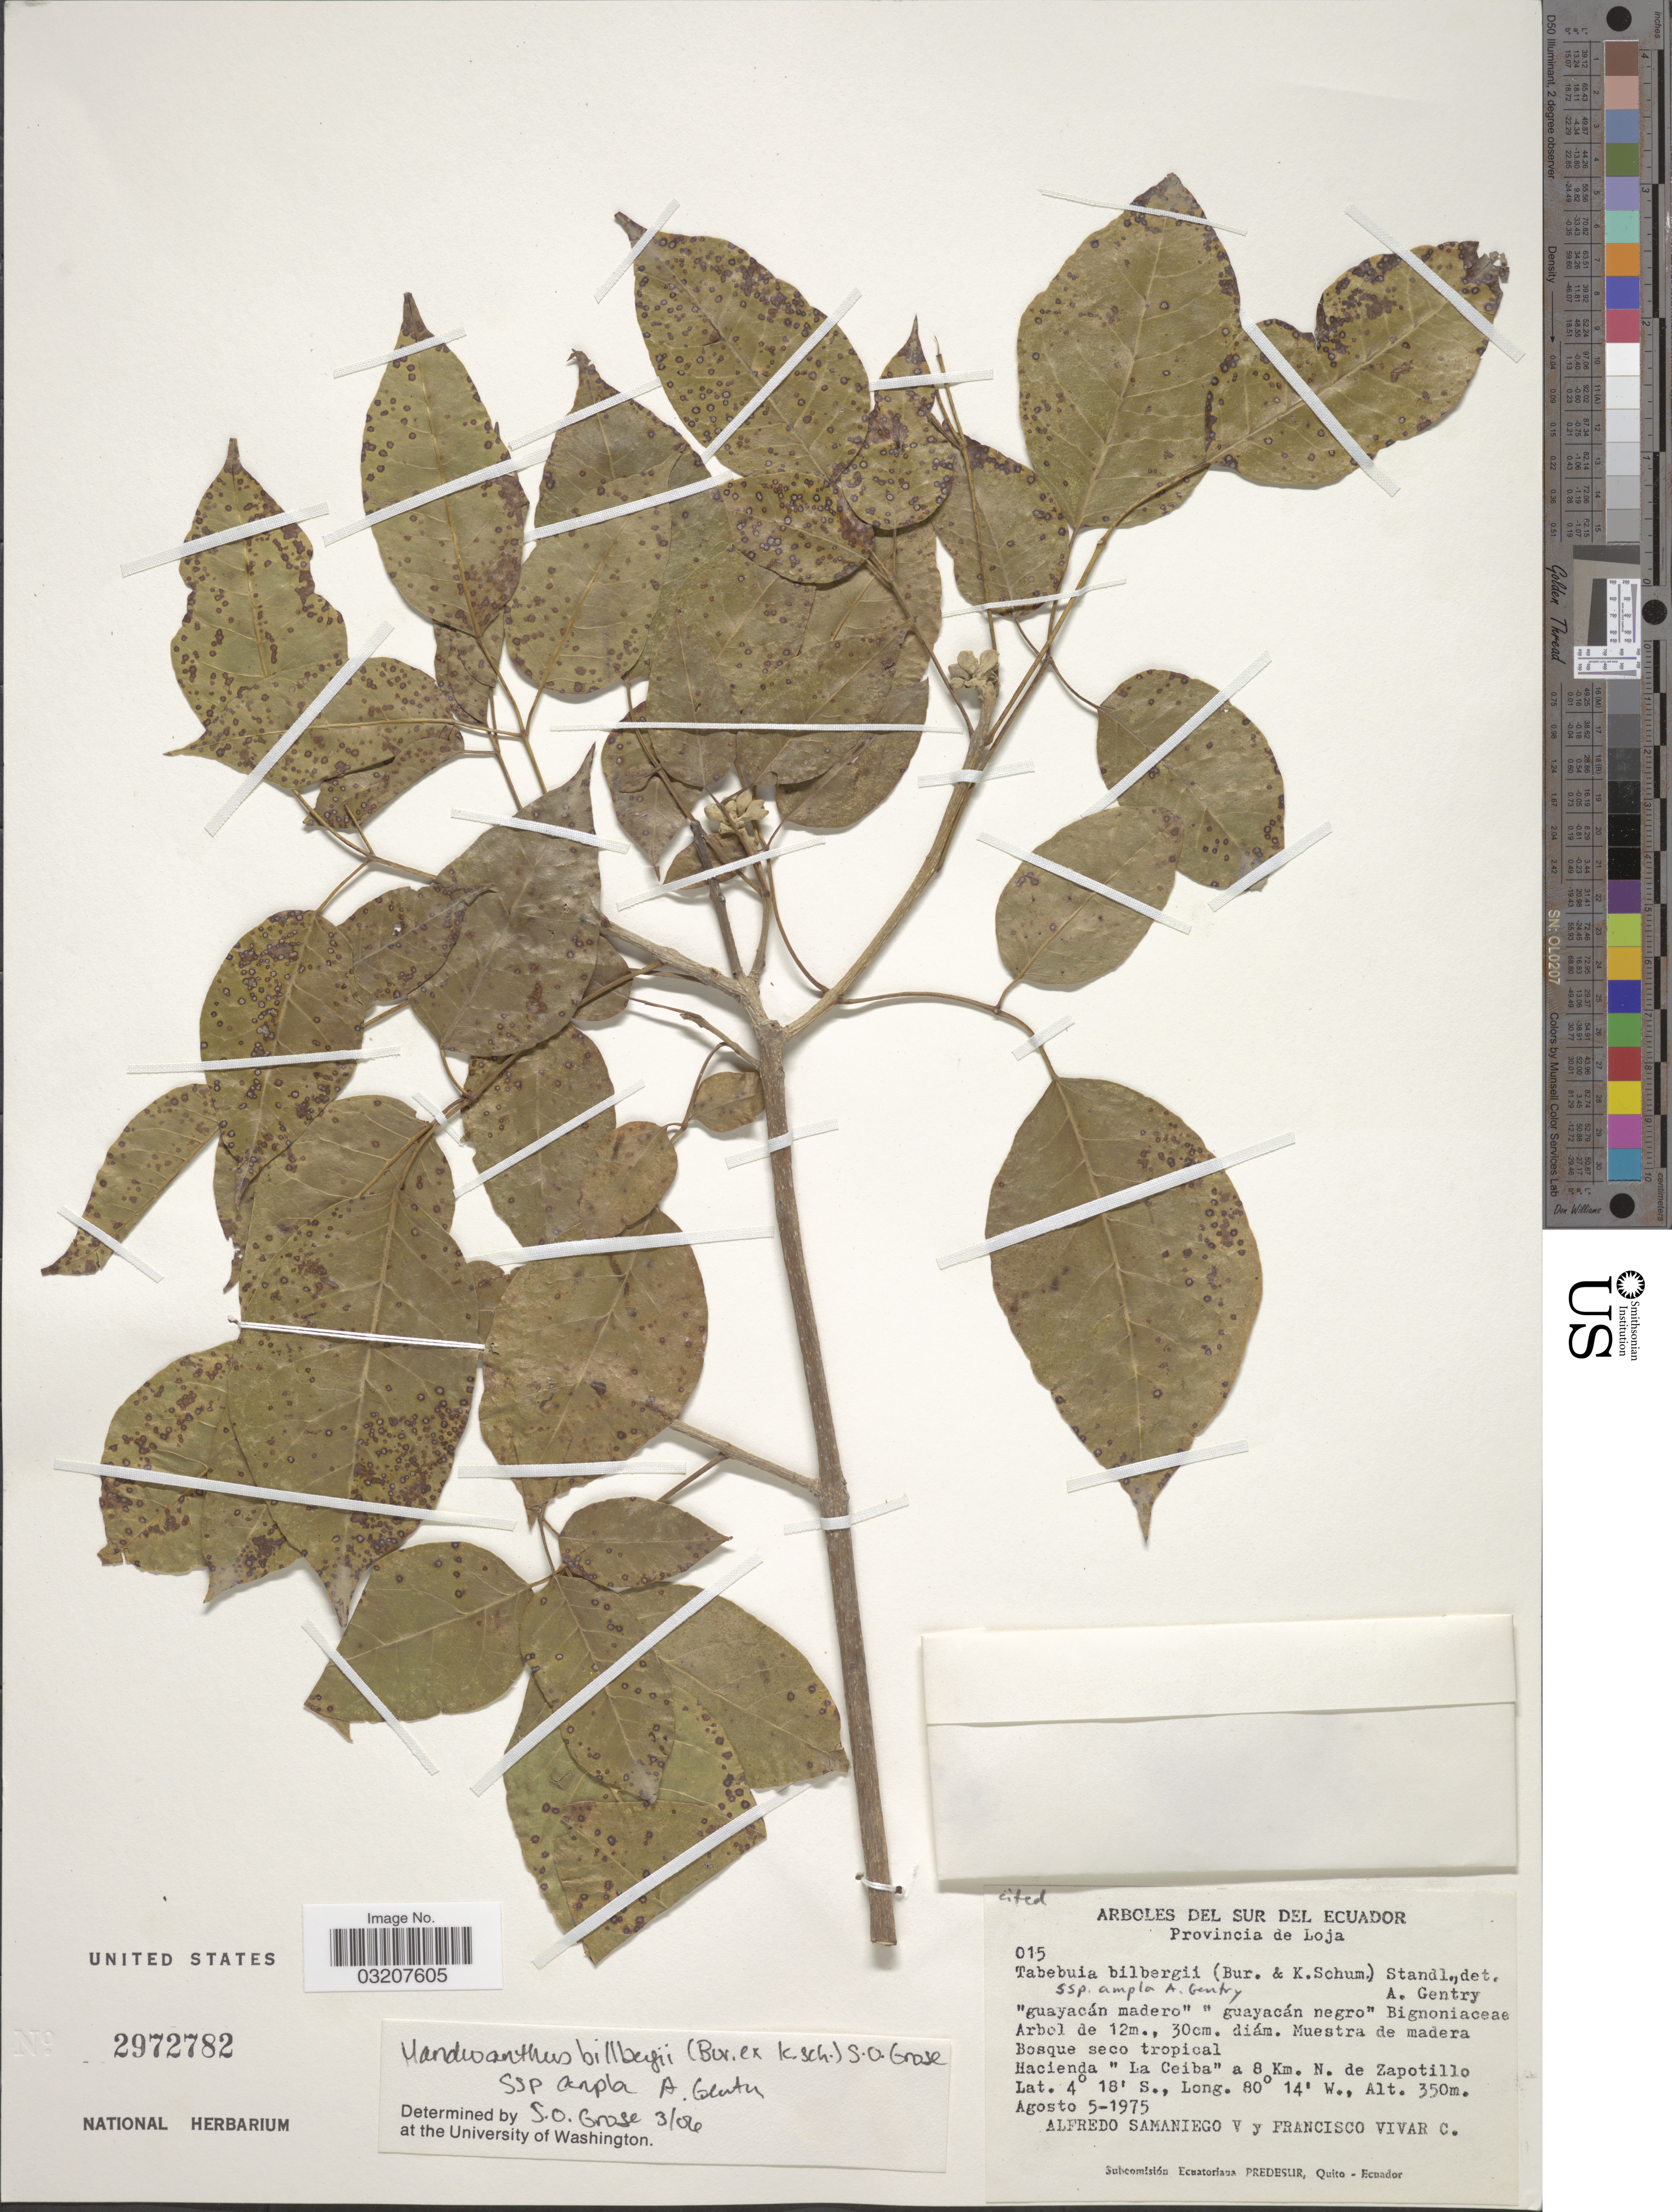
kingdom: Plantae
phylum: Tracheophyta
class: Magnoliopsida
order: Lamiales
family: Bignoniaceae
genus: Handroanthus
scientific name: Handroanthus billgergii subsp. amplus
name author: (A.H. Gentry) S.O. Grose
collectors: A. V. Samaniego & F. A. Vivar C.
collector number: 015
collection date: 1975-08-05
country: Ecuador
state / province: Loja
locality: Sur del Ecuador. Hacienda "La Ceiba" a 8 Km. N. de Zapotillo.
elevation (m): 350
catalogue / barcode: US 2972782